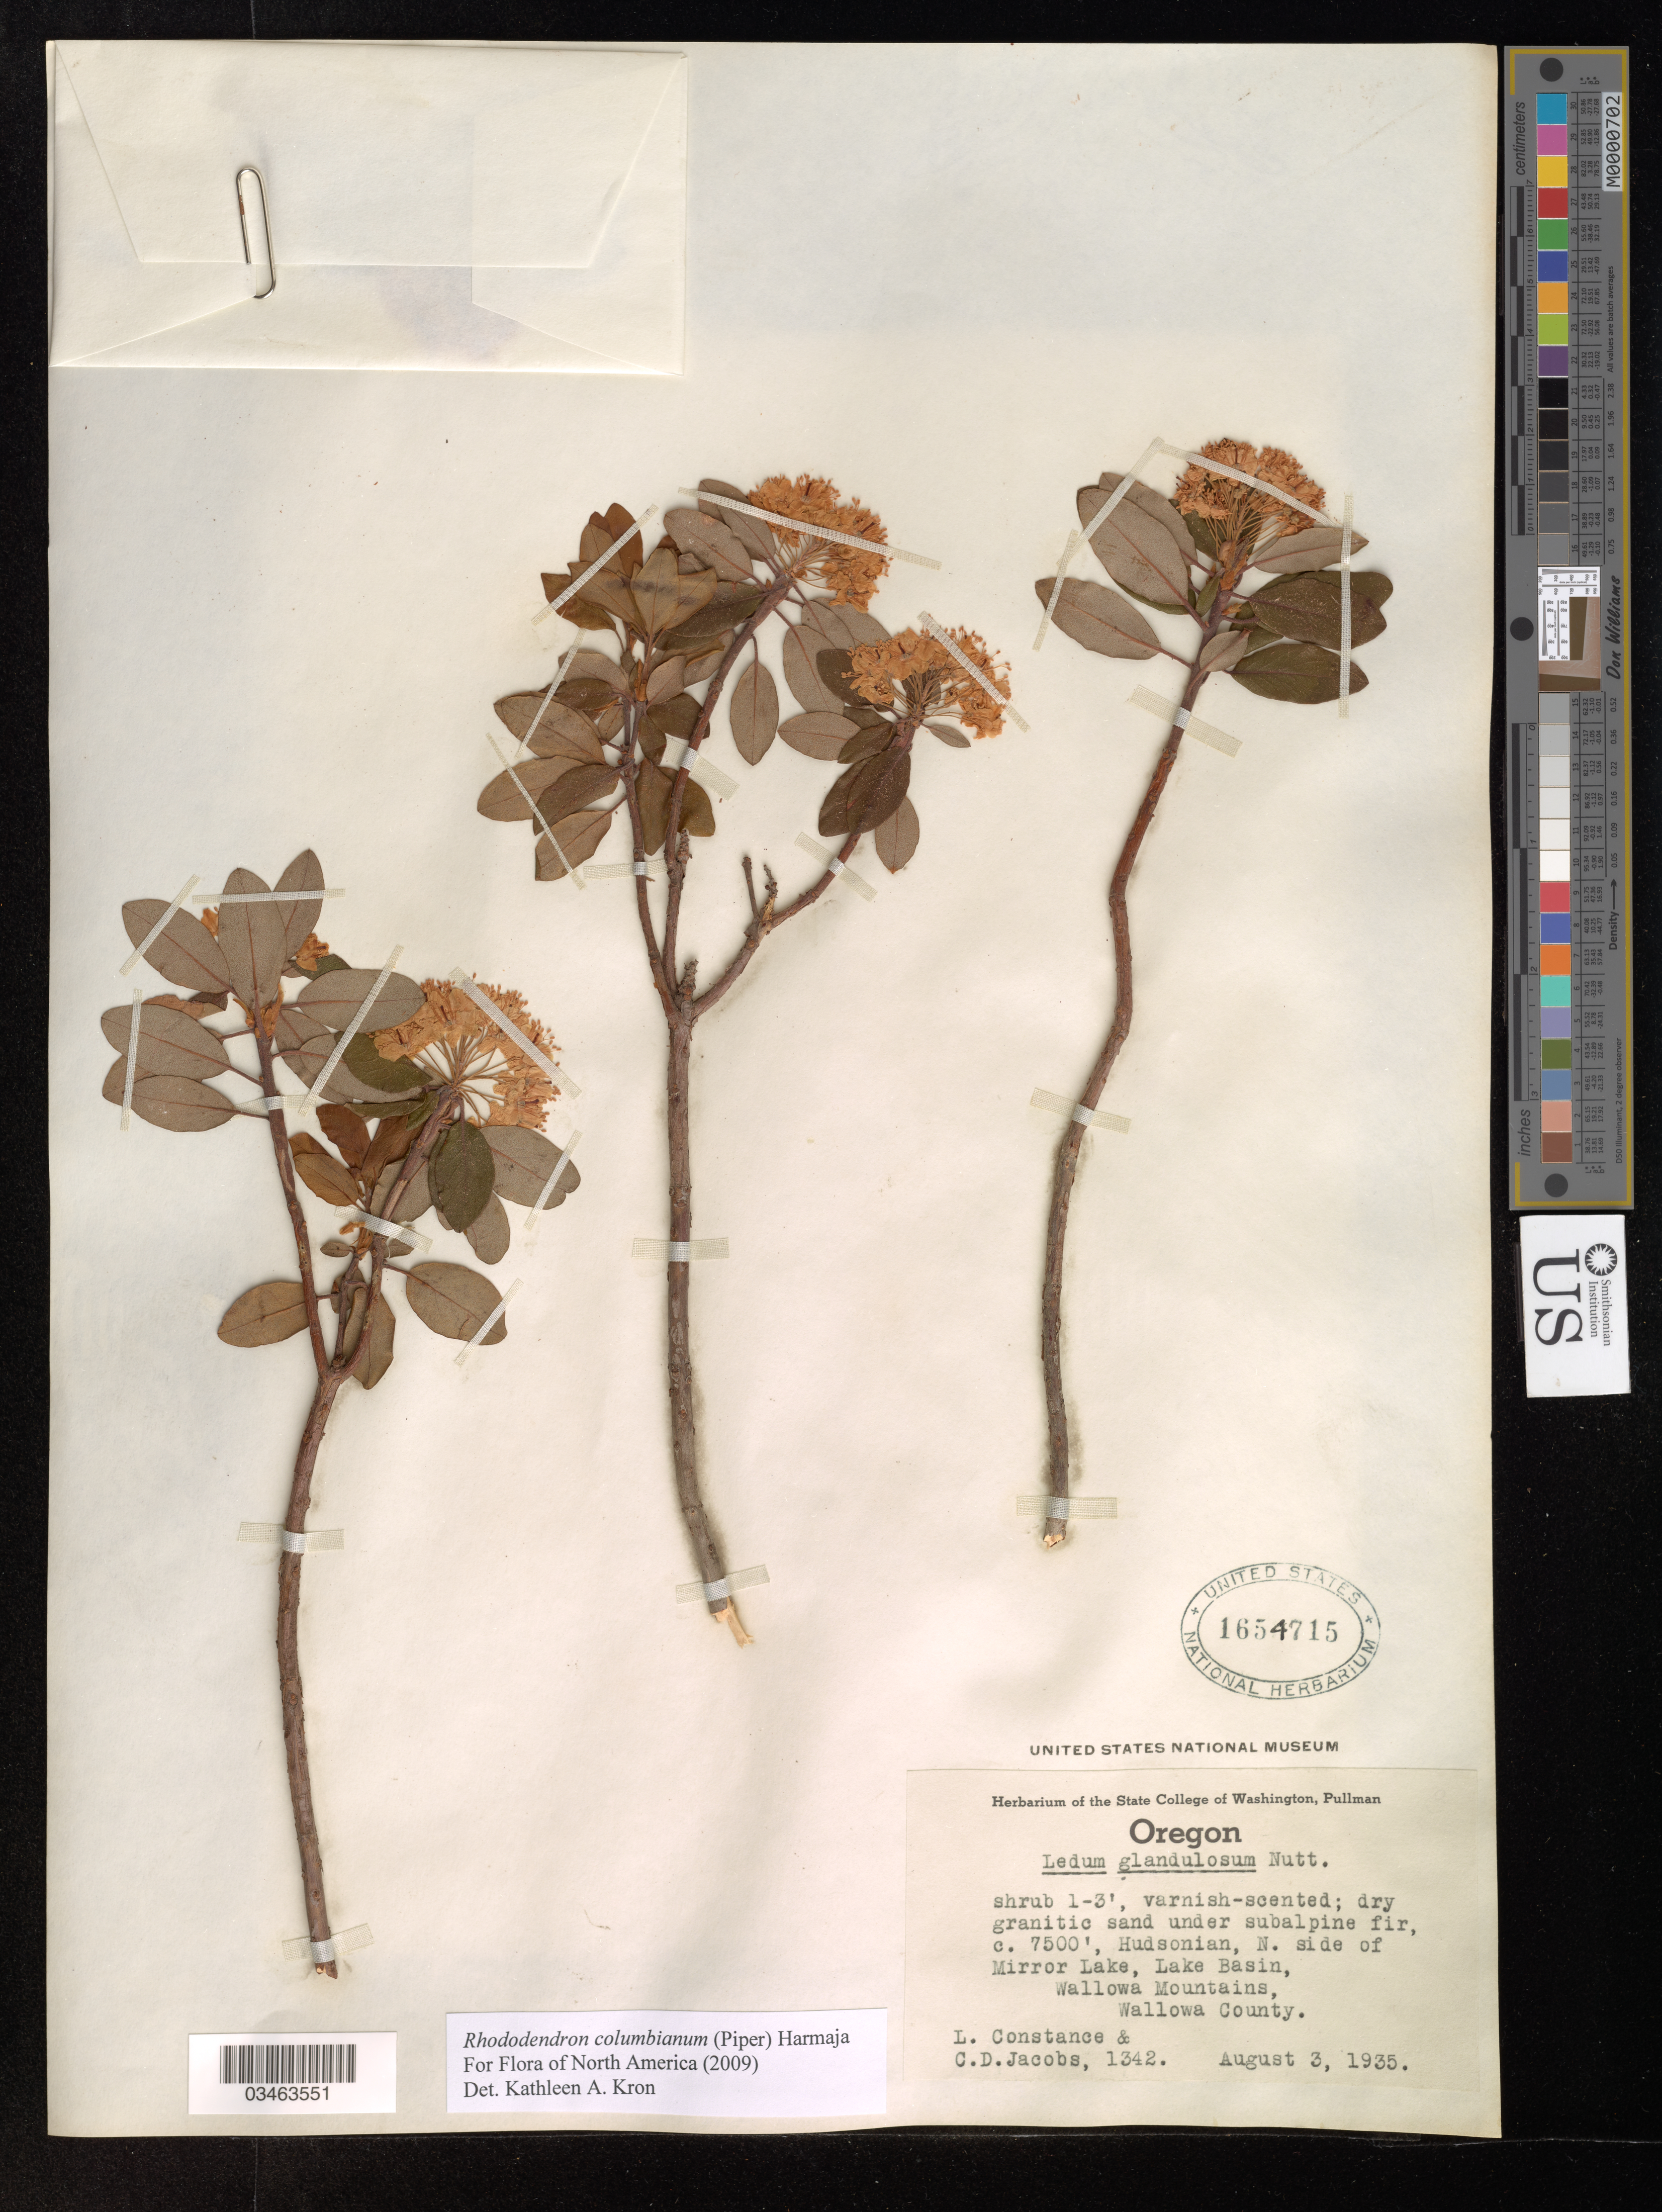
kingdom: Plantae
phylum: Tracheophyta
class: Magnoliopsida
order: Ericales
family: Ericaceae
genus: Rhododendron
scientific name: Rhododendron columbianum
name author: (Piper) Harmaja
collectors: L. Constance & C. D. Jacobs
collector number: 1342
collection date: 1935-08-03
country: United States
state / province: Oregon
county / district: Wallowa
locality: Hudsonian, N. side of Mirror Lake, Lake Basin, Wallowa Mountains, Wallow County.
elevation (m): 2286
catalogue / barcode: US 1654715